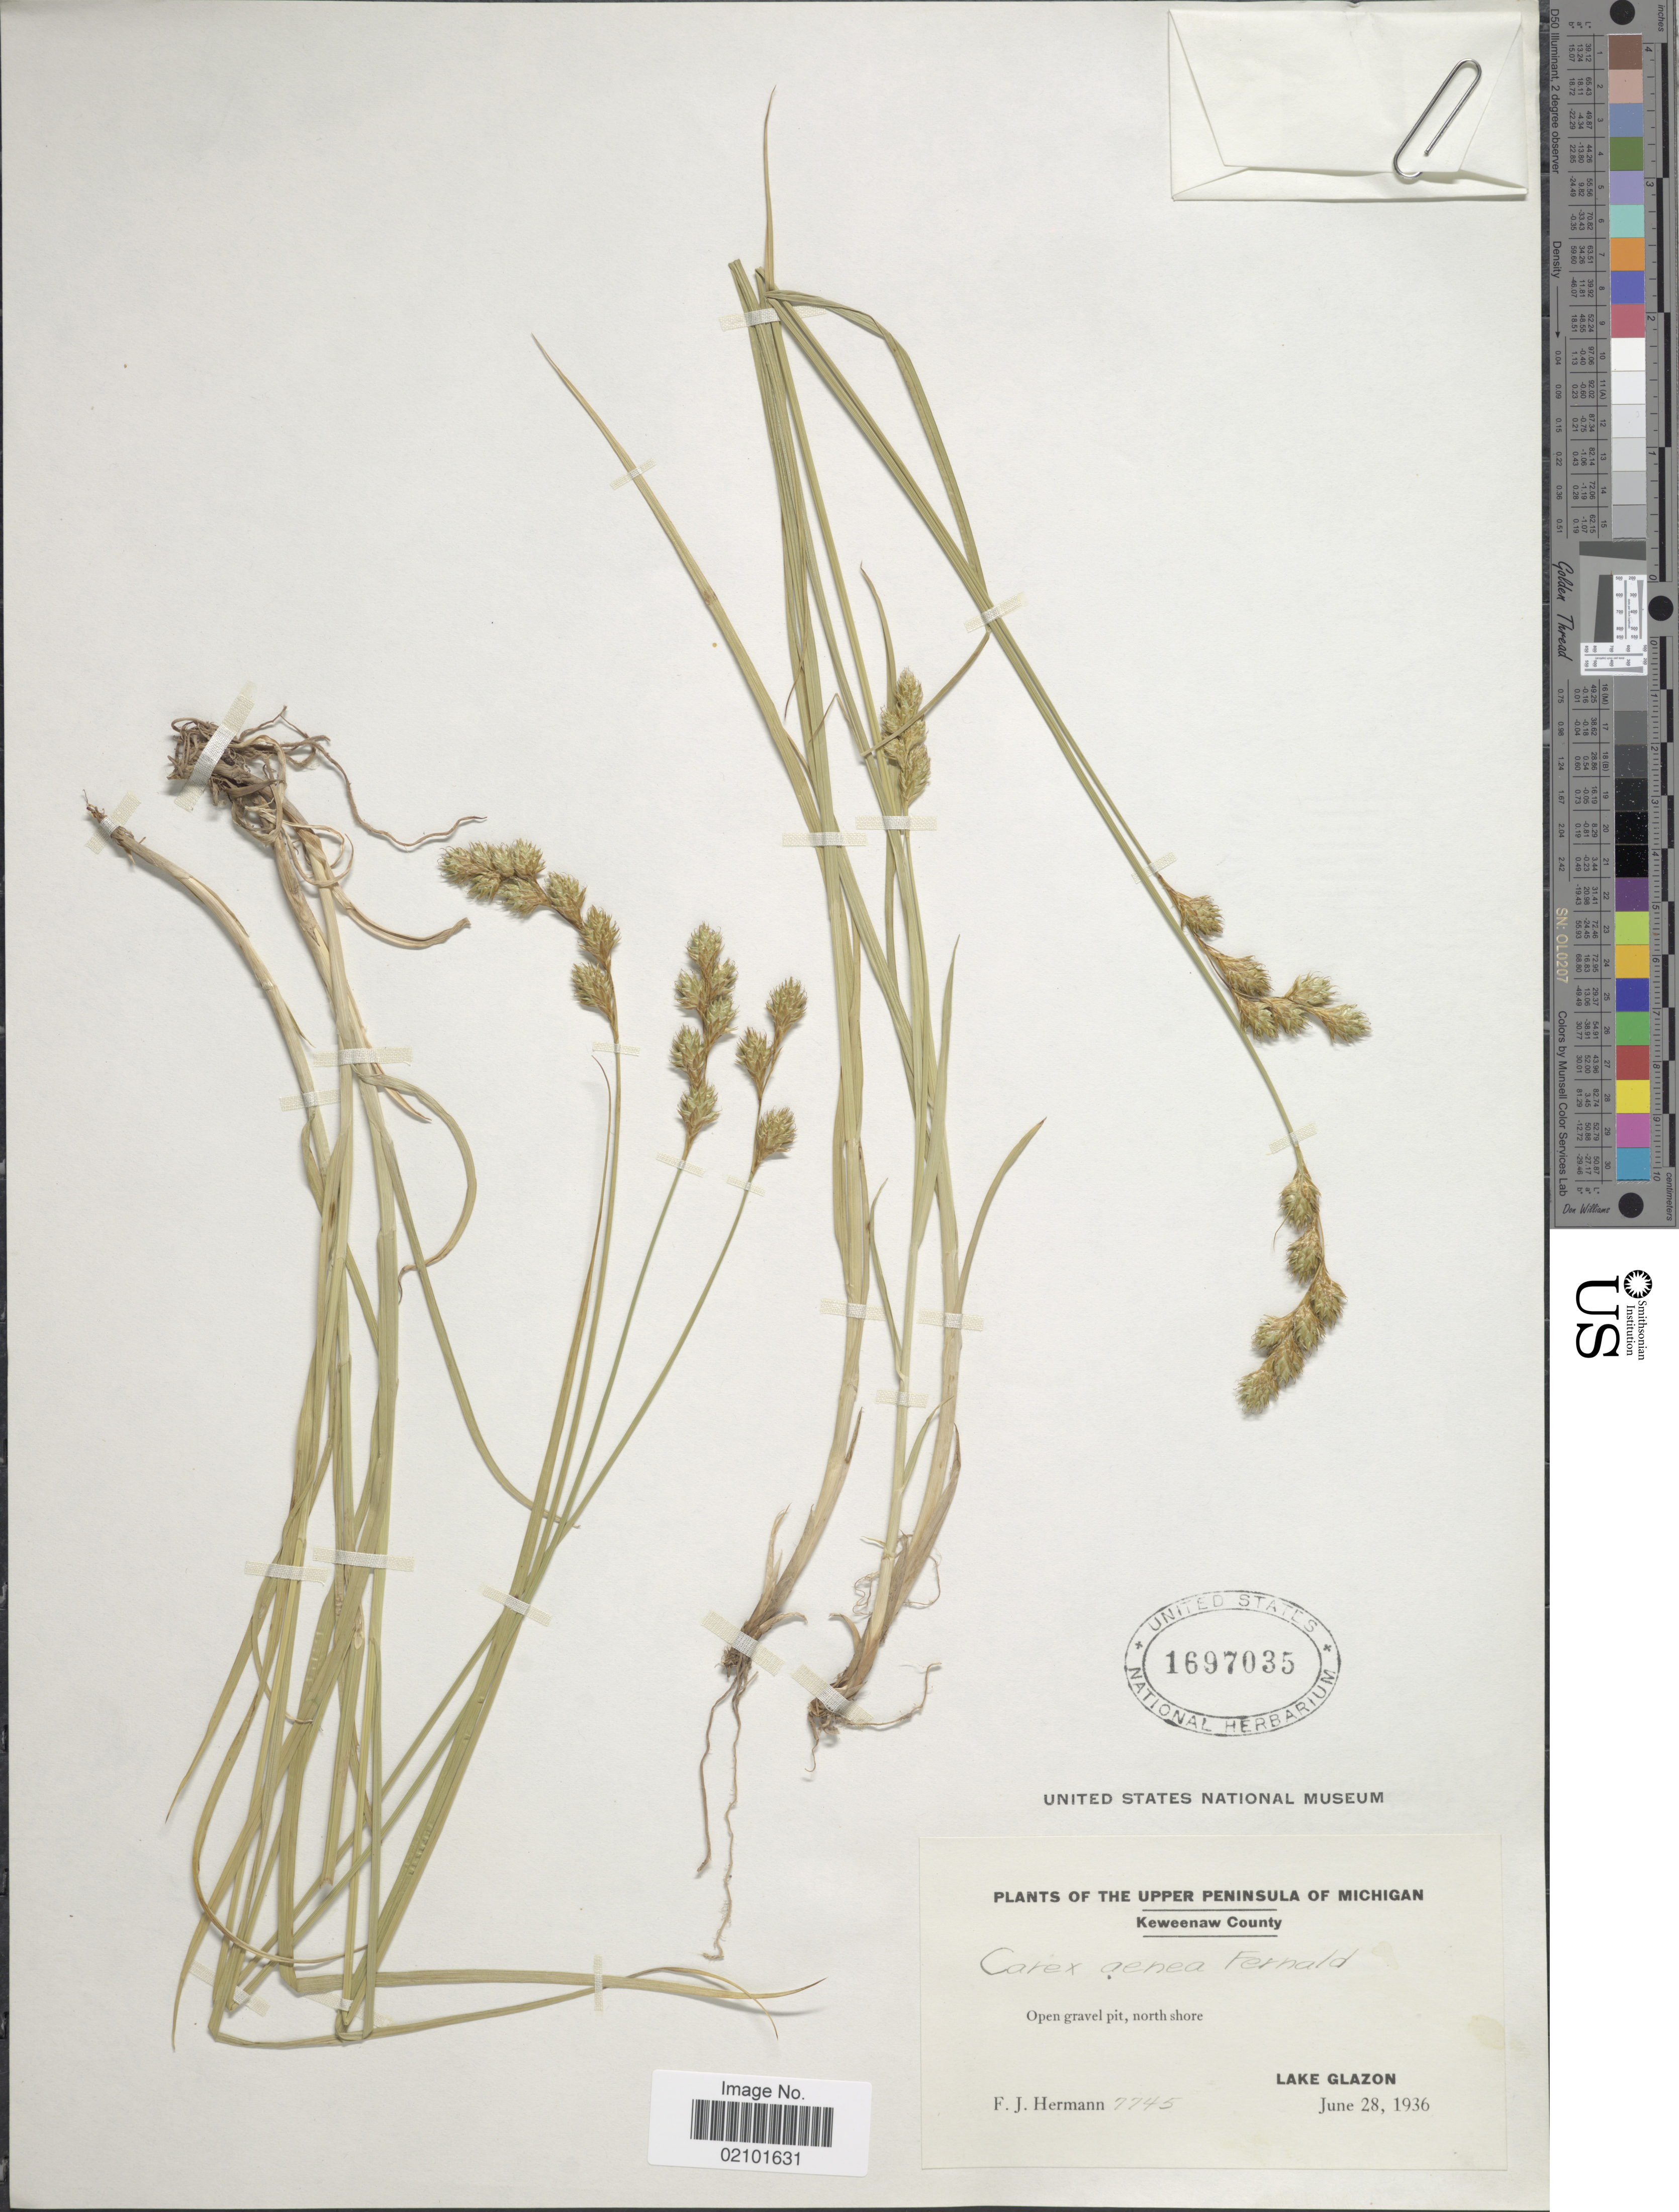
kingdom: Plantae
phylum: Tracheophyta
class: Liliopsida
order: Poales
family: Cyperaceae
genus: Carex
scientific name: Carex foenea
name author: Willd.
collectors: F. J. Hermann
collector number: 7745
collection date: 1936-06-28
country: United States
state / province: Michigan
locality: Upper Peninsula of Michigan. Keweenaw County. north shore Lake Glazon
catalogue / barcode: US 1697035